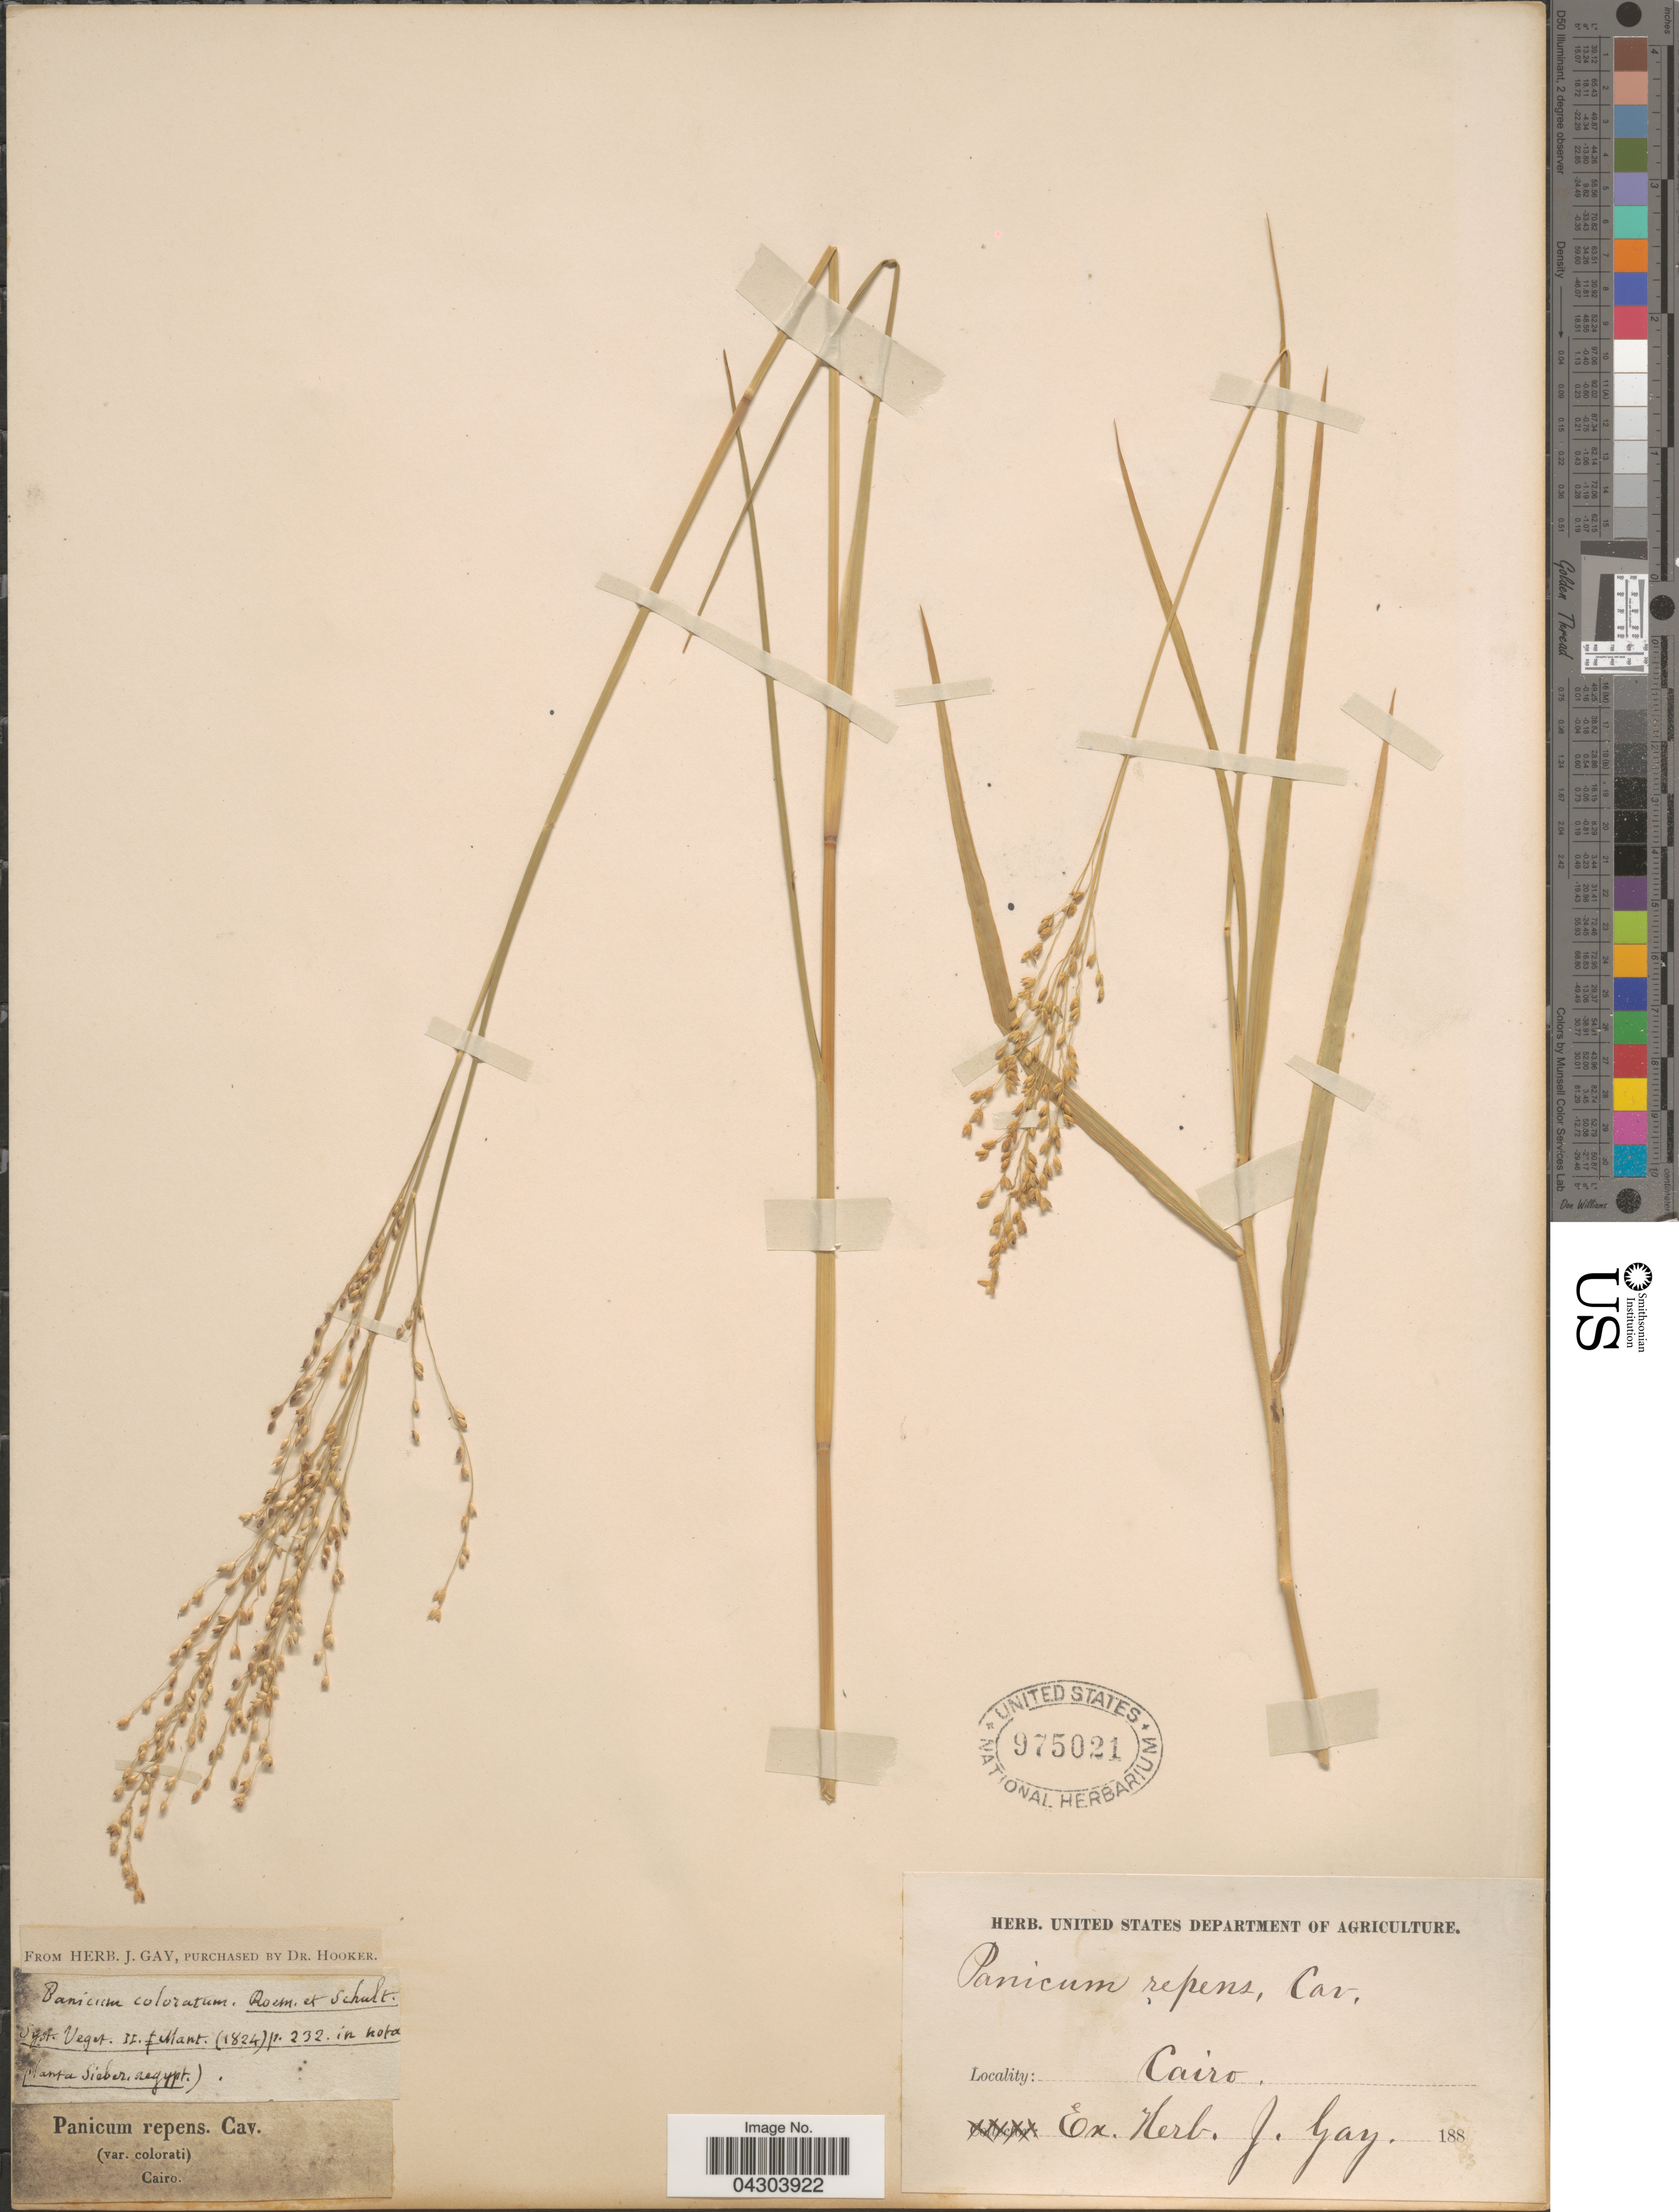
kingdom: Plantae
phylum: Tracheophyta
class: Liliopsida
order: Poales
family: Poaceae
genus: Panicum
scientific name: Panicum porphyrrhizos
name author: Steud.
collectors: ex herb. J. Gay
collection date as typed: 188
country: Egypt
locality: Cairo.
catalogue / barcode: US 975021